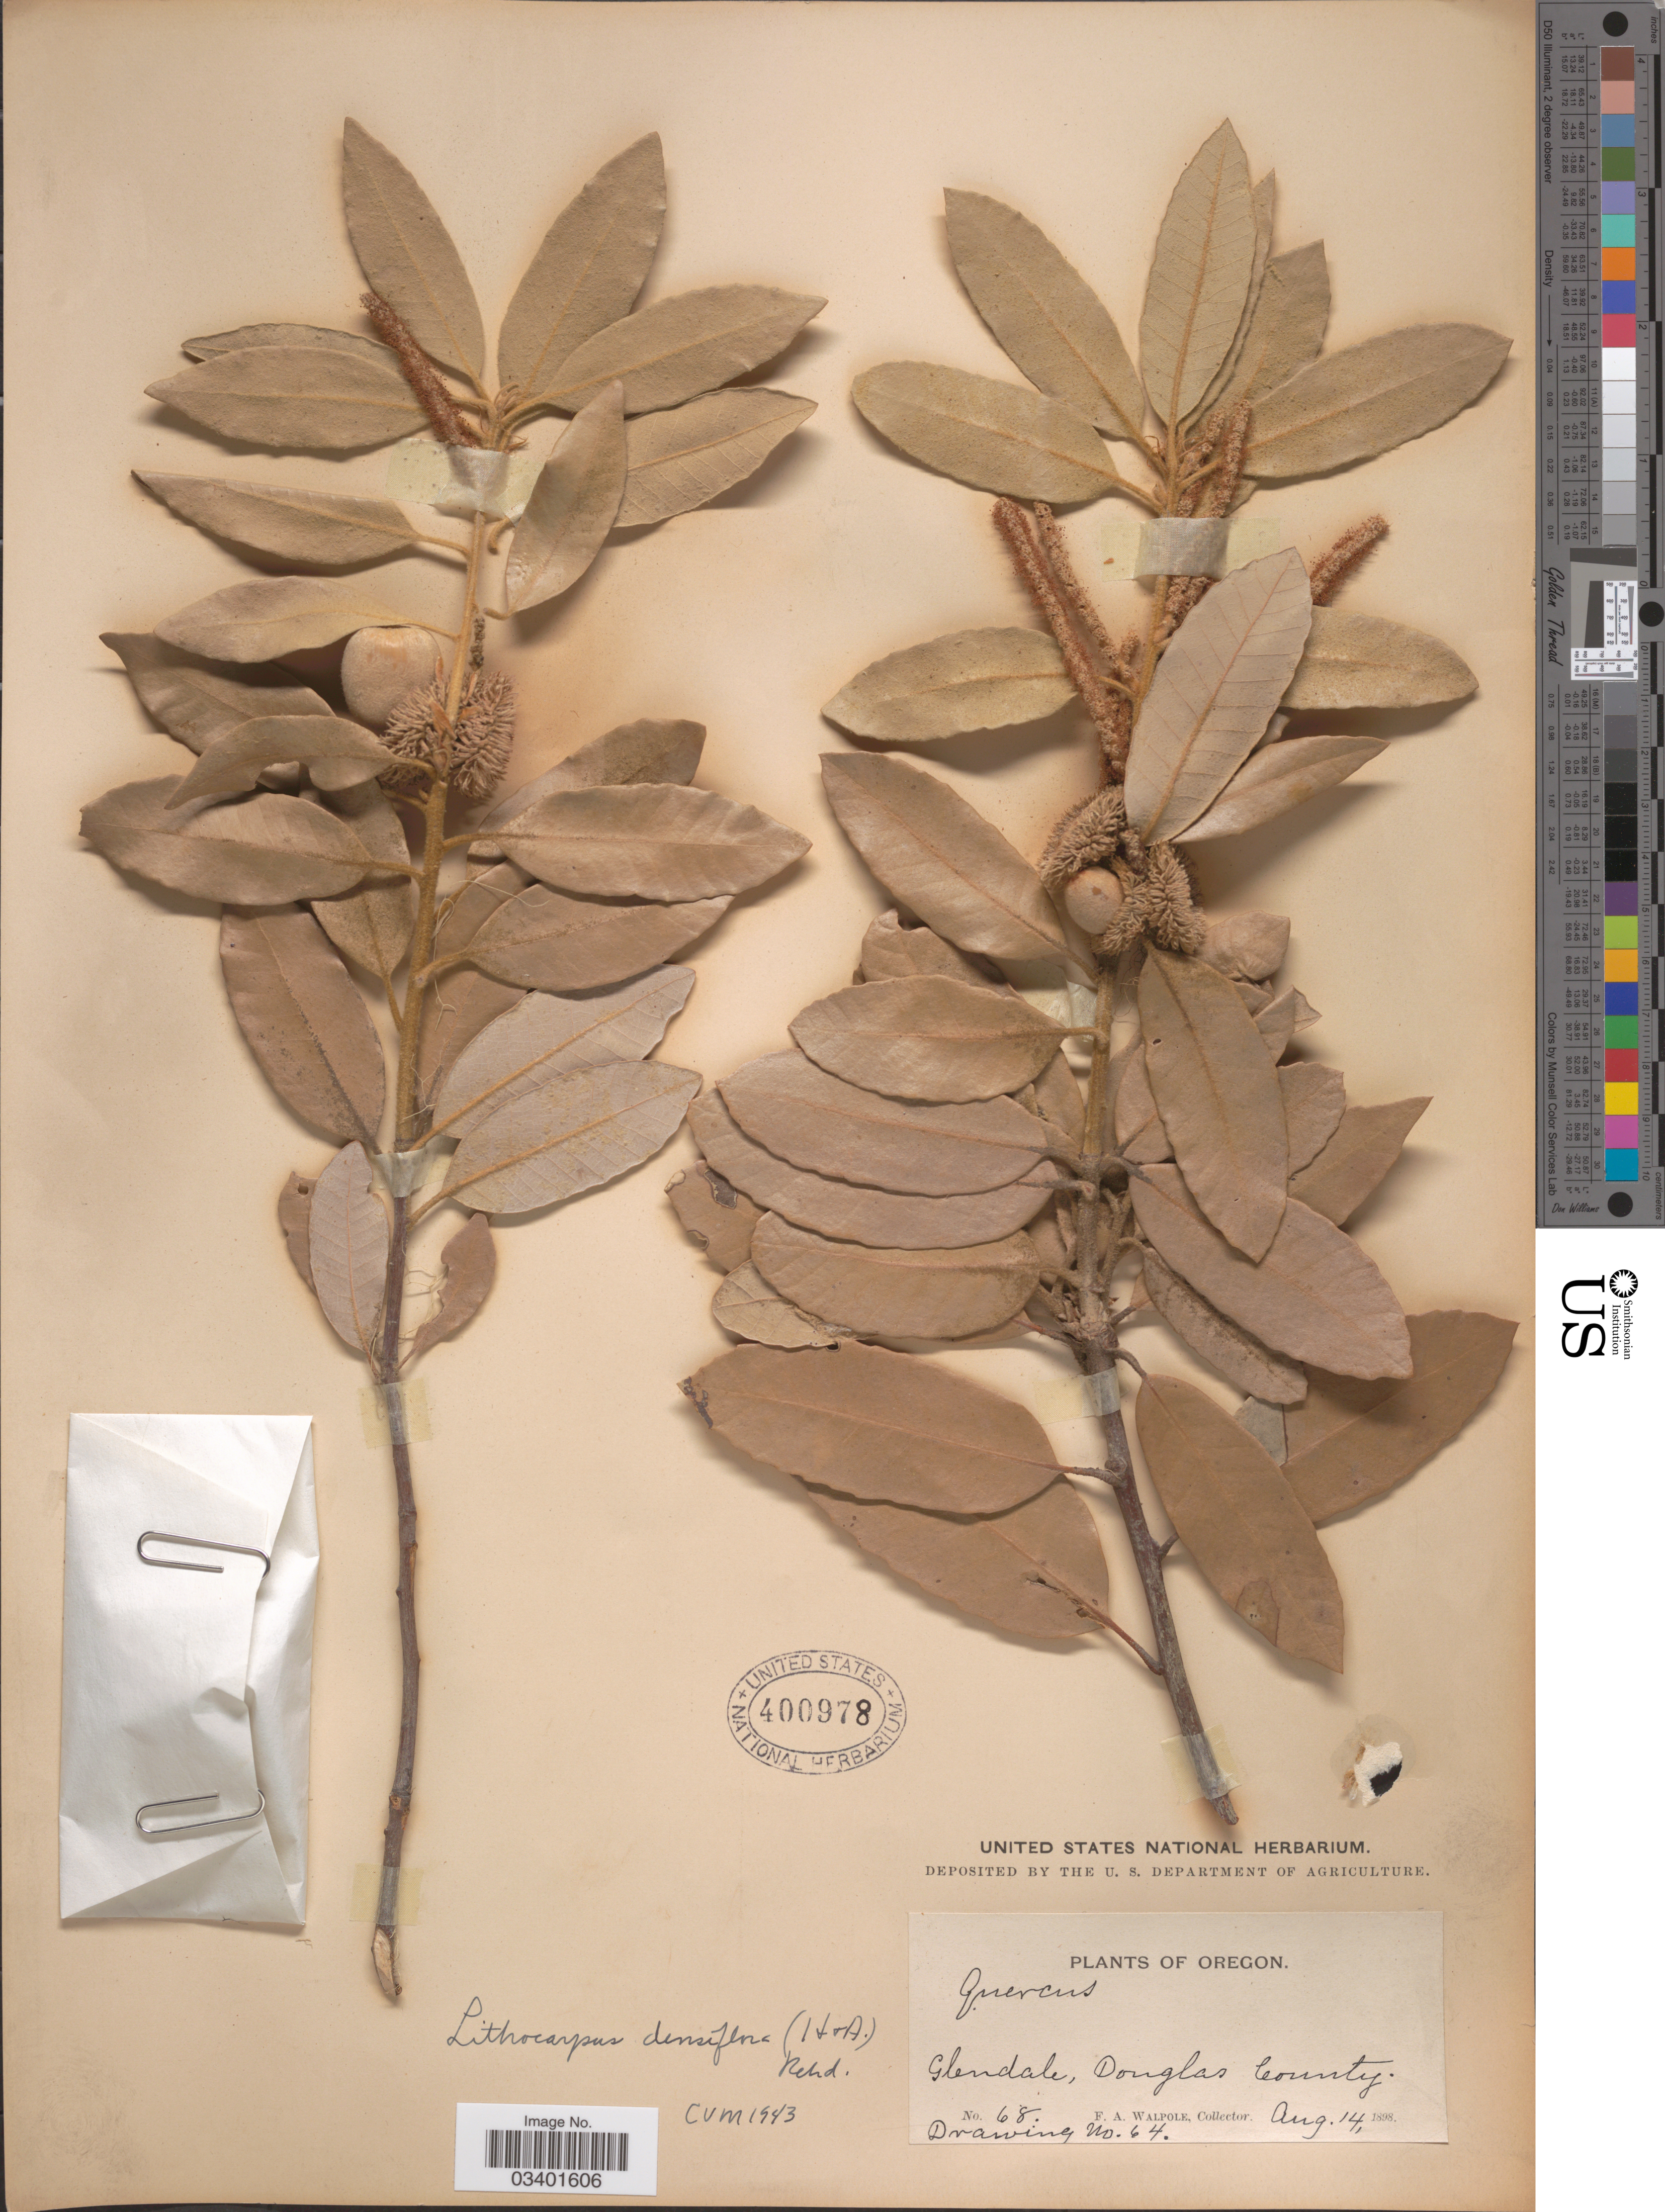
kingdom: Plantae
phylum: Tracheophyta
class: Magnoliopsida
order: Fagales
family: Fagaceae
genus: Notholithocarpus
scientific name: Notholithocarpus densiflorus var. densiflorus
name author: (Hook. & Arn.) P. S. Manos et al.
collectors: F. Walpole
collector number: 68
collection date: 1898-08-14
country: United States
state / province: Oregon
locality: Glendale, Douglas County.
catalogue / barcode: US 400978